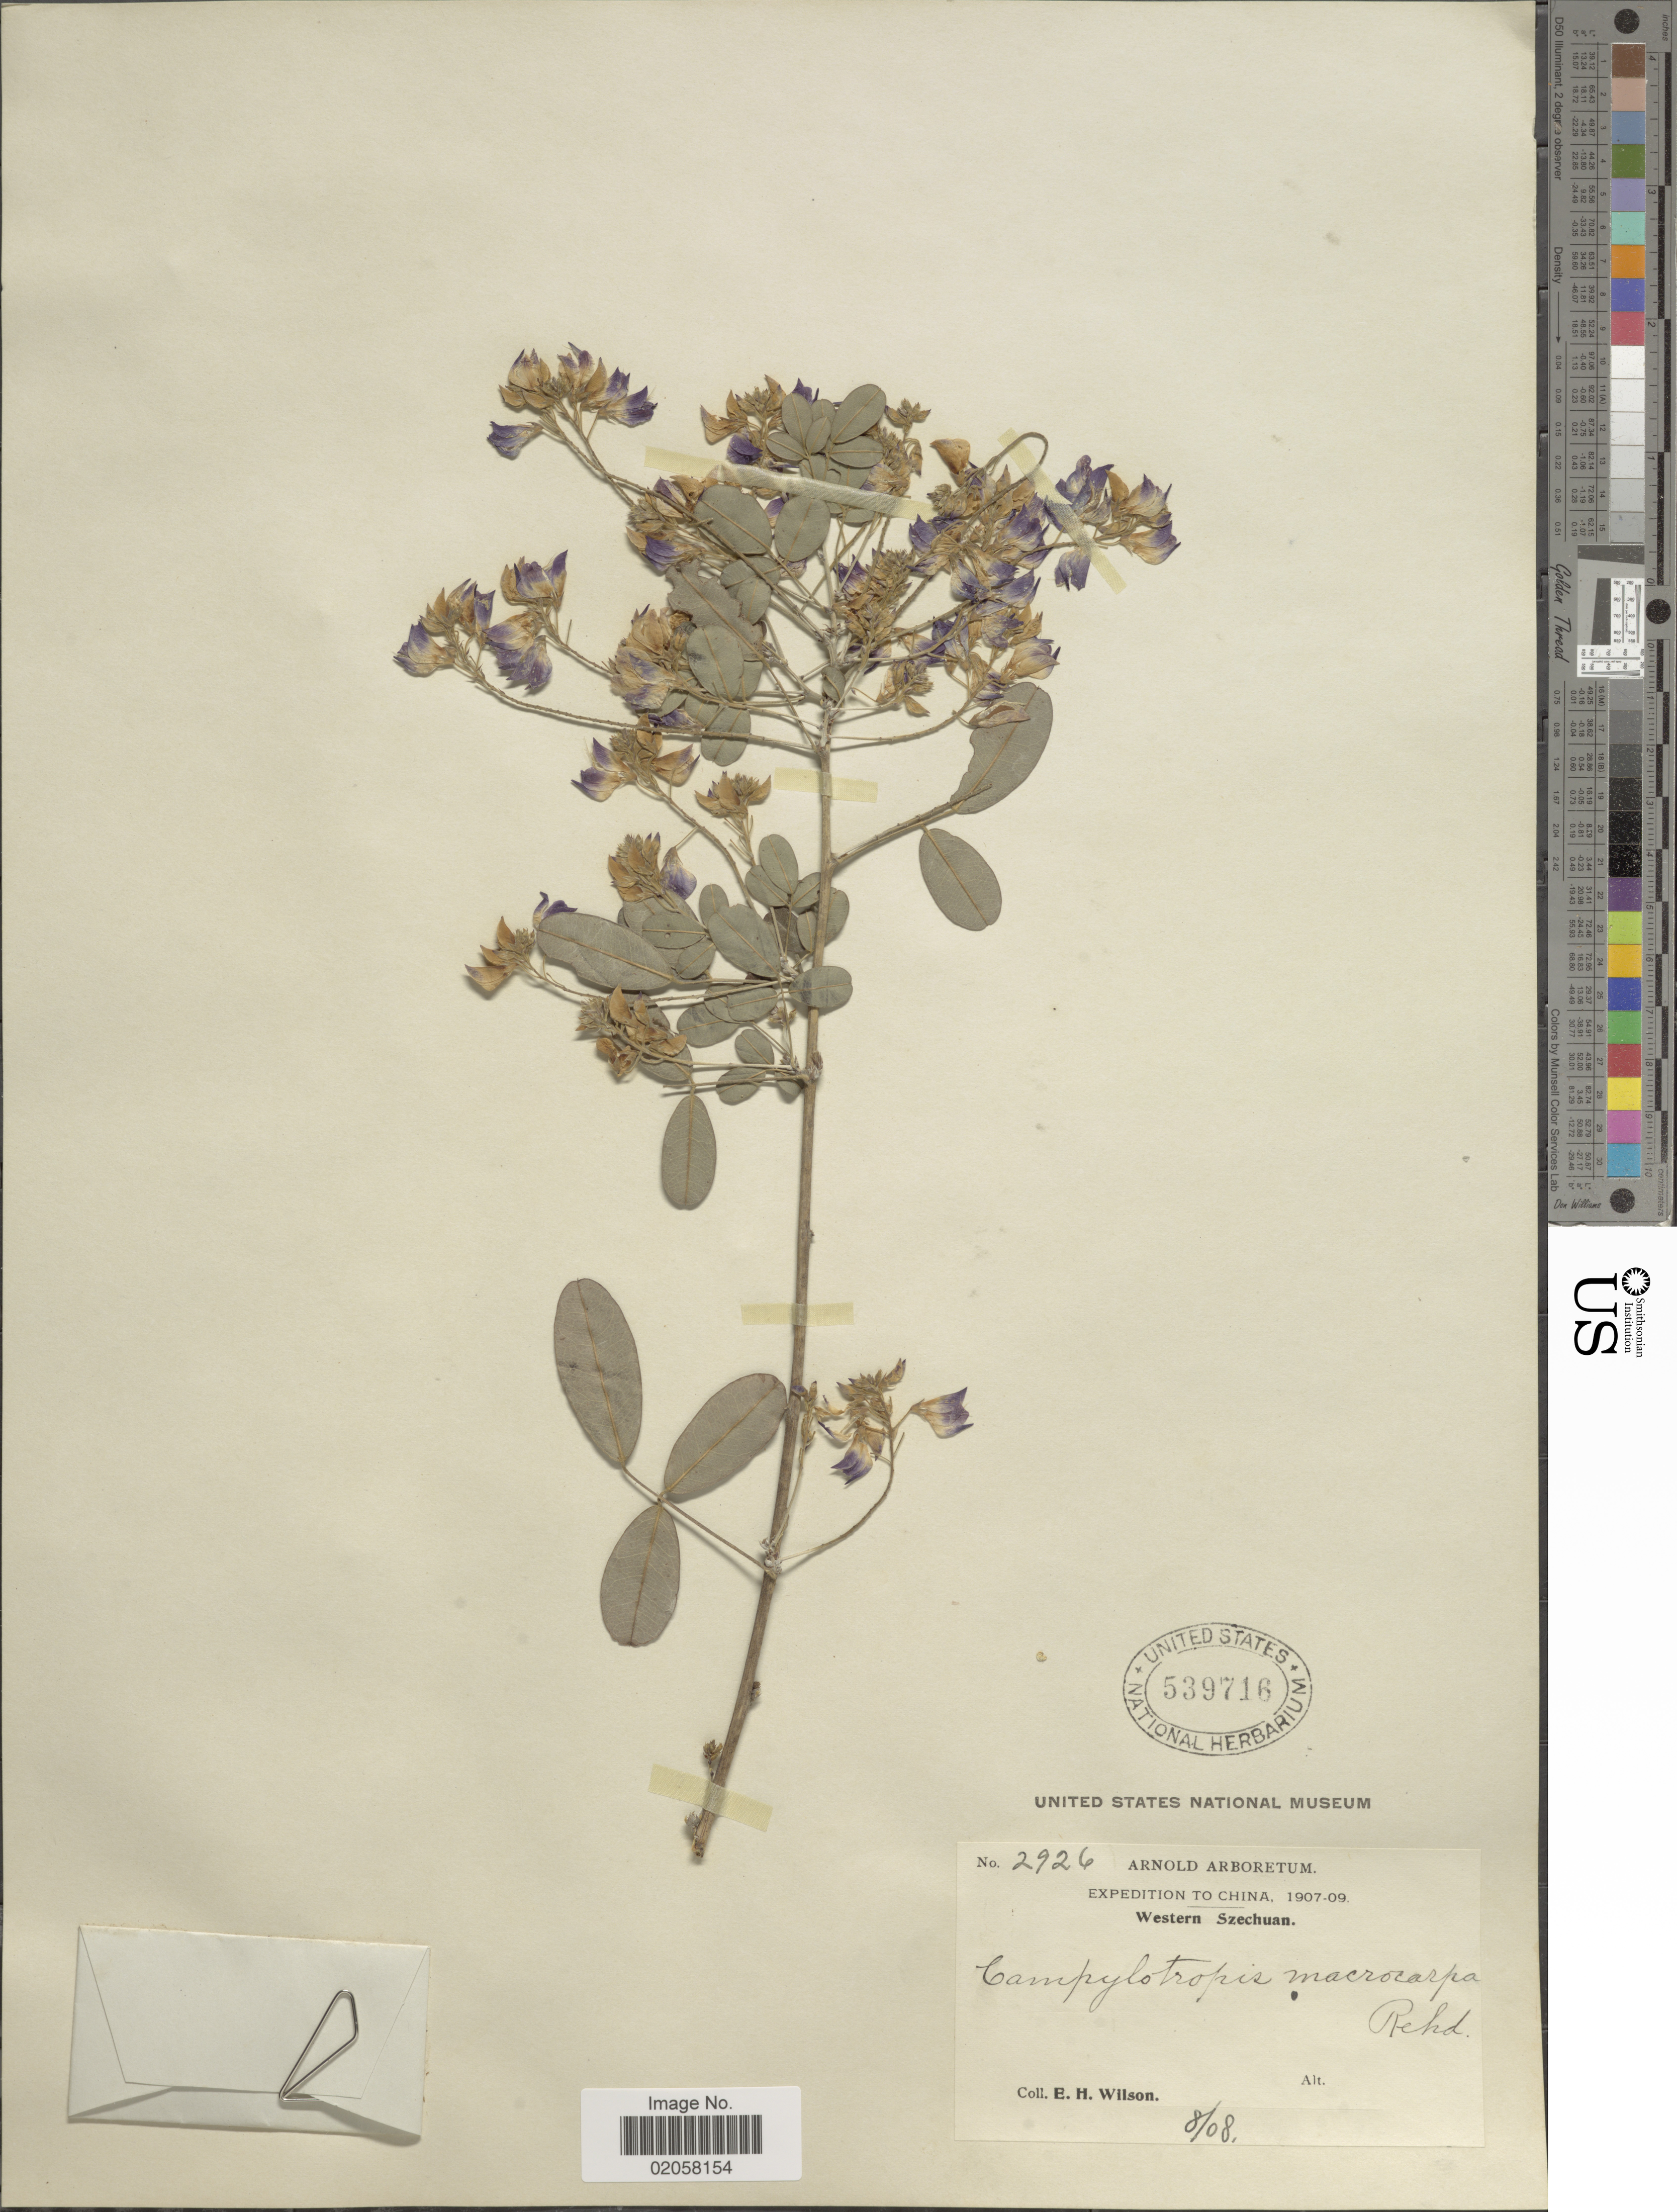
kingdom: Plantae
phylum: Tracheophyta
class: Magnoliopsida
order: Fabales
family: Fabaceae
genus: Campylotropis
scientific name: Campylotropis macrocarpa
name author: H. Ohashi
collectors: E. Wilson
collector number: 2926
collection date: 1908-08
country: China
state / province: Sichuan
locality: Western Szechuan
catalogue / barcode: US 539716